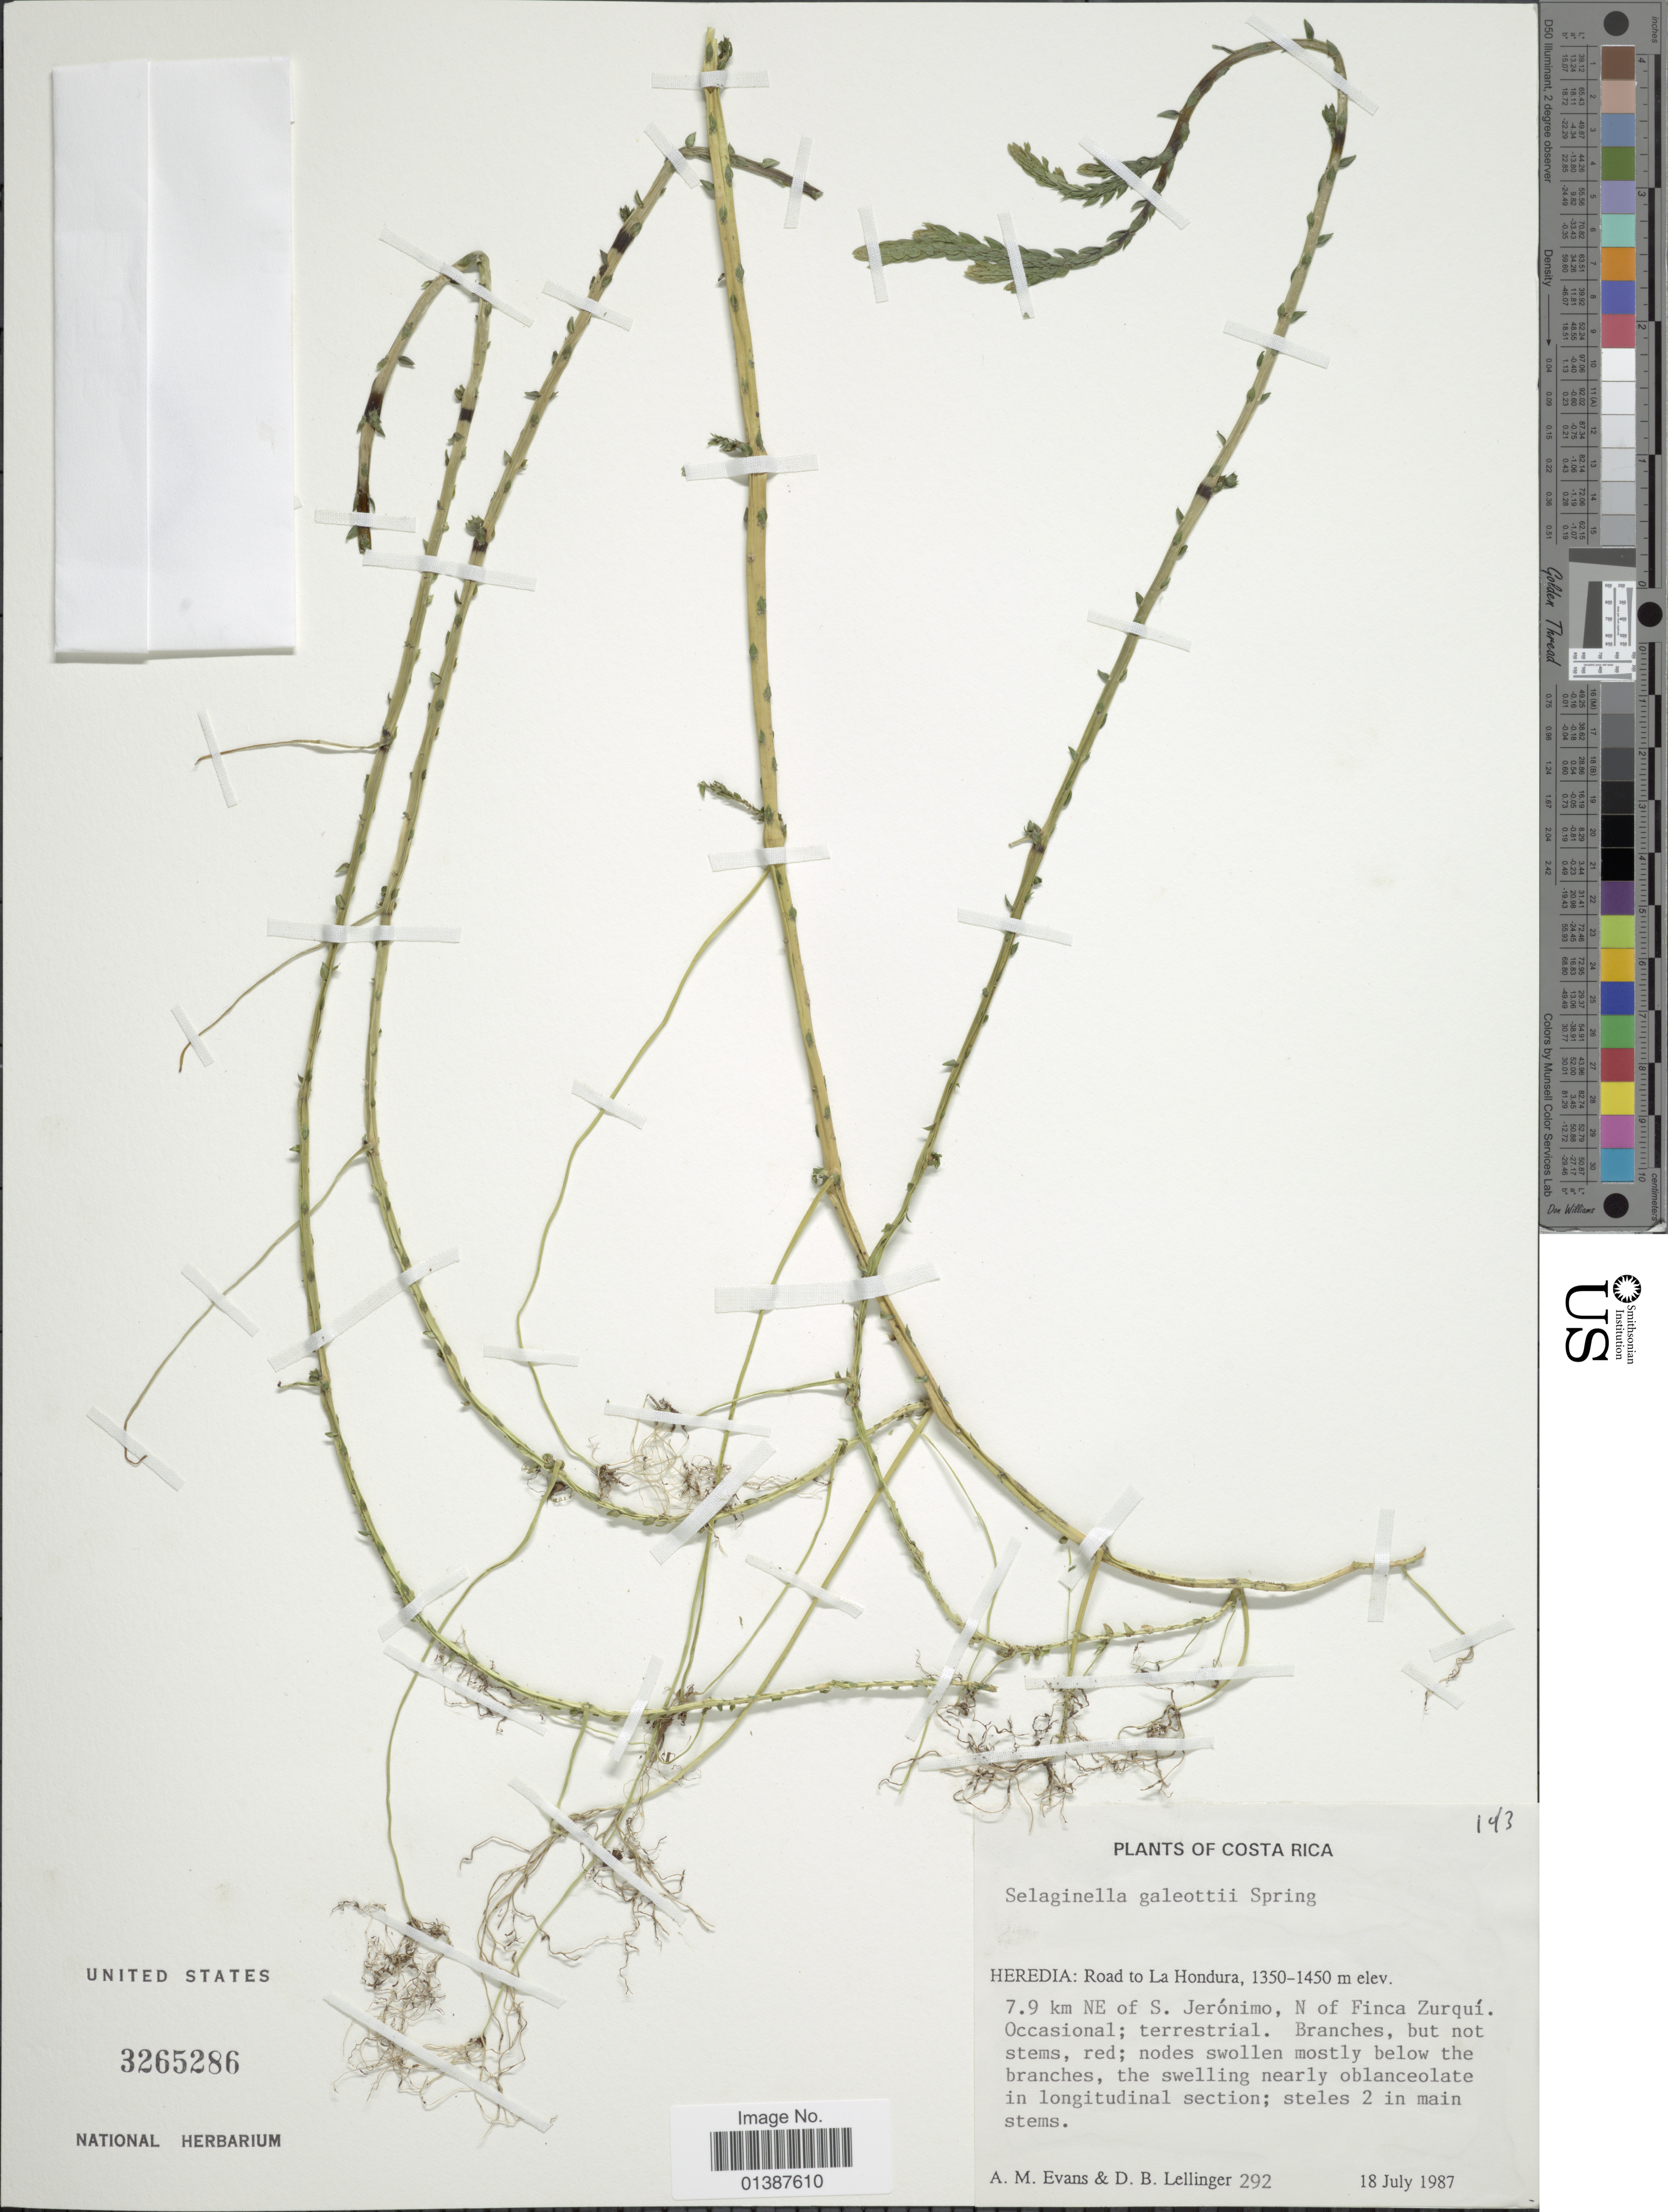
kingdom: Plantae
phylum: Tracheophyta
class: Lycopodiopsida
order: Selaginellales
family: Selaginellaceae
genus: Selaginella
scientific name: Selaginella galeottii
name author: Spring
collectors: A. M. Evans & D. B. Lellinger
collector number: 292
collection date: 1987-07-18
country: Costa Rica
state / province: Heredia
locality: Road to La Hondura, 7.9 km NE of S. Jerónimo, N of Finca Zurquí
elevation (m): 1350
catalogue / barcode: US 3265286